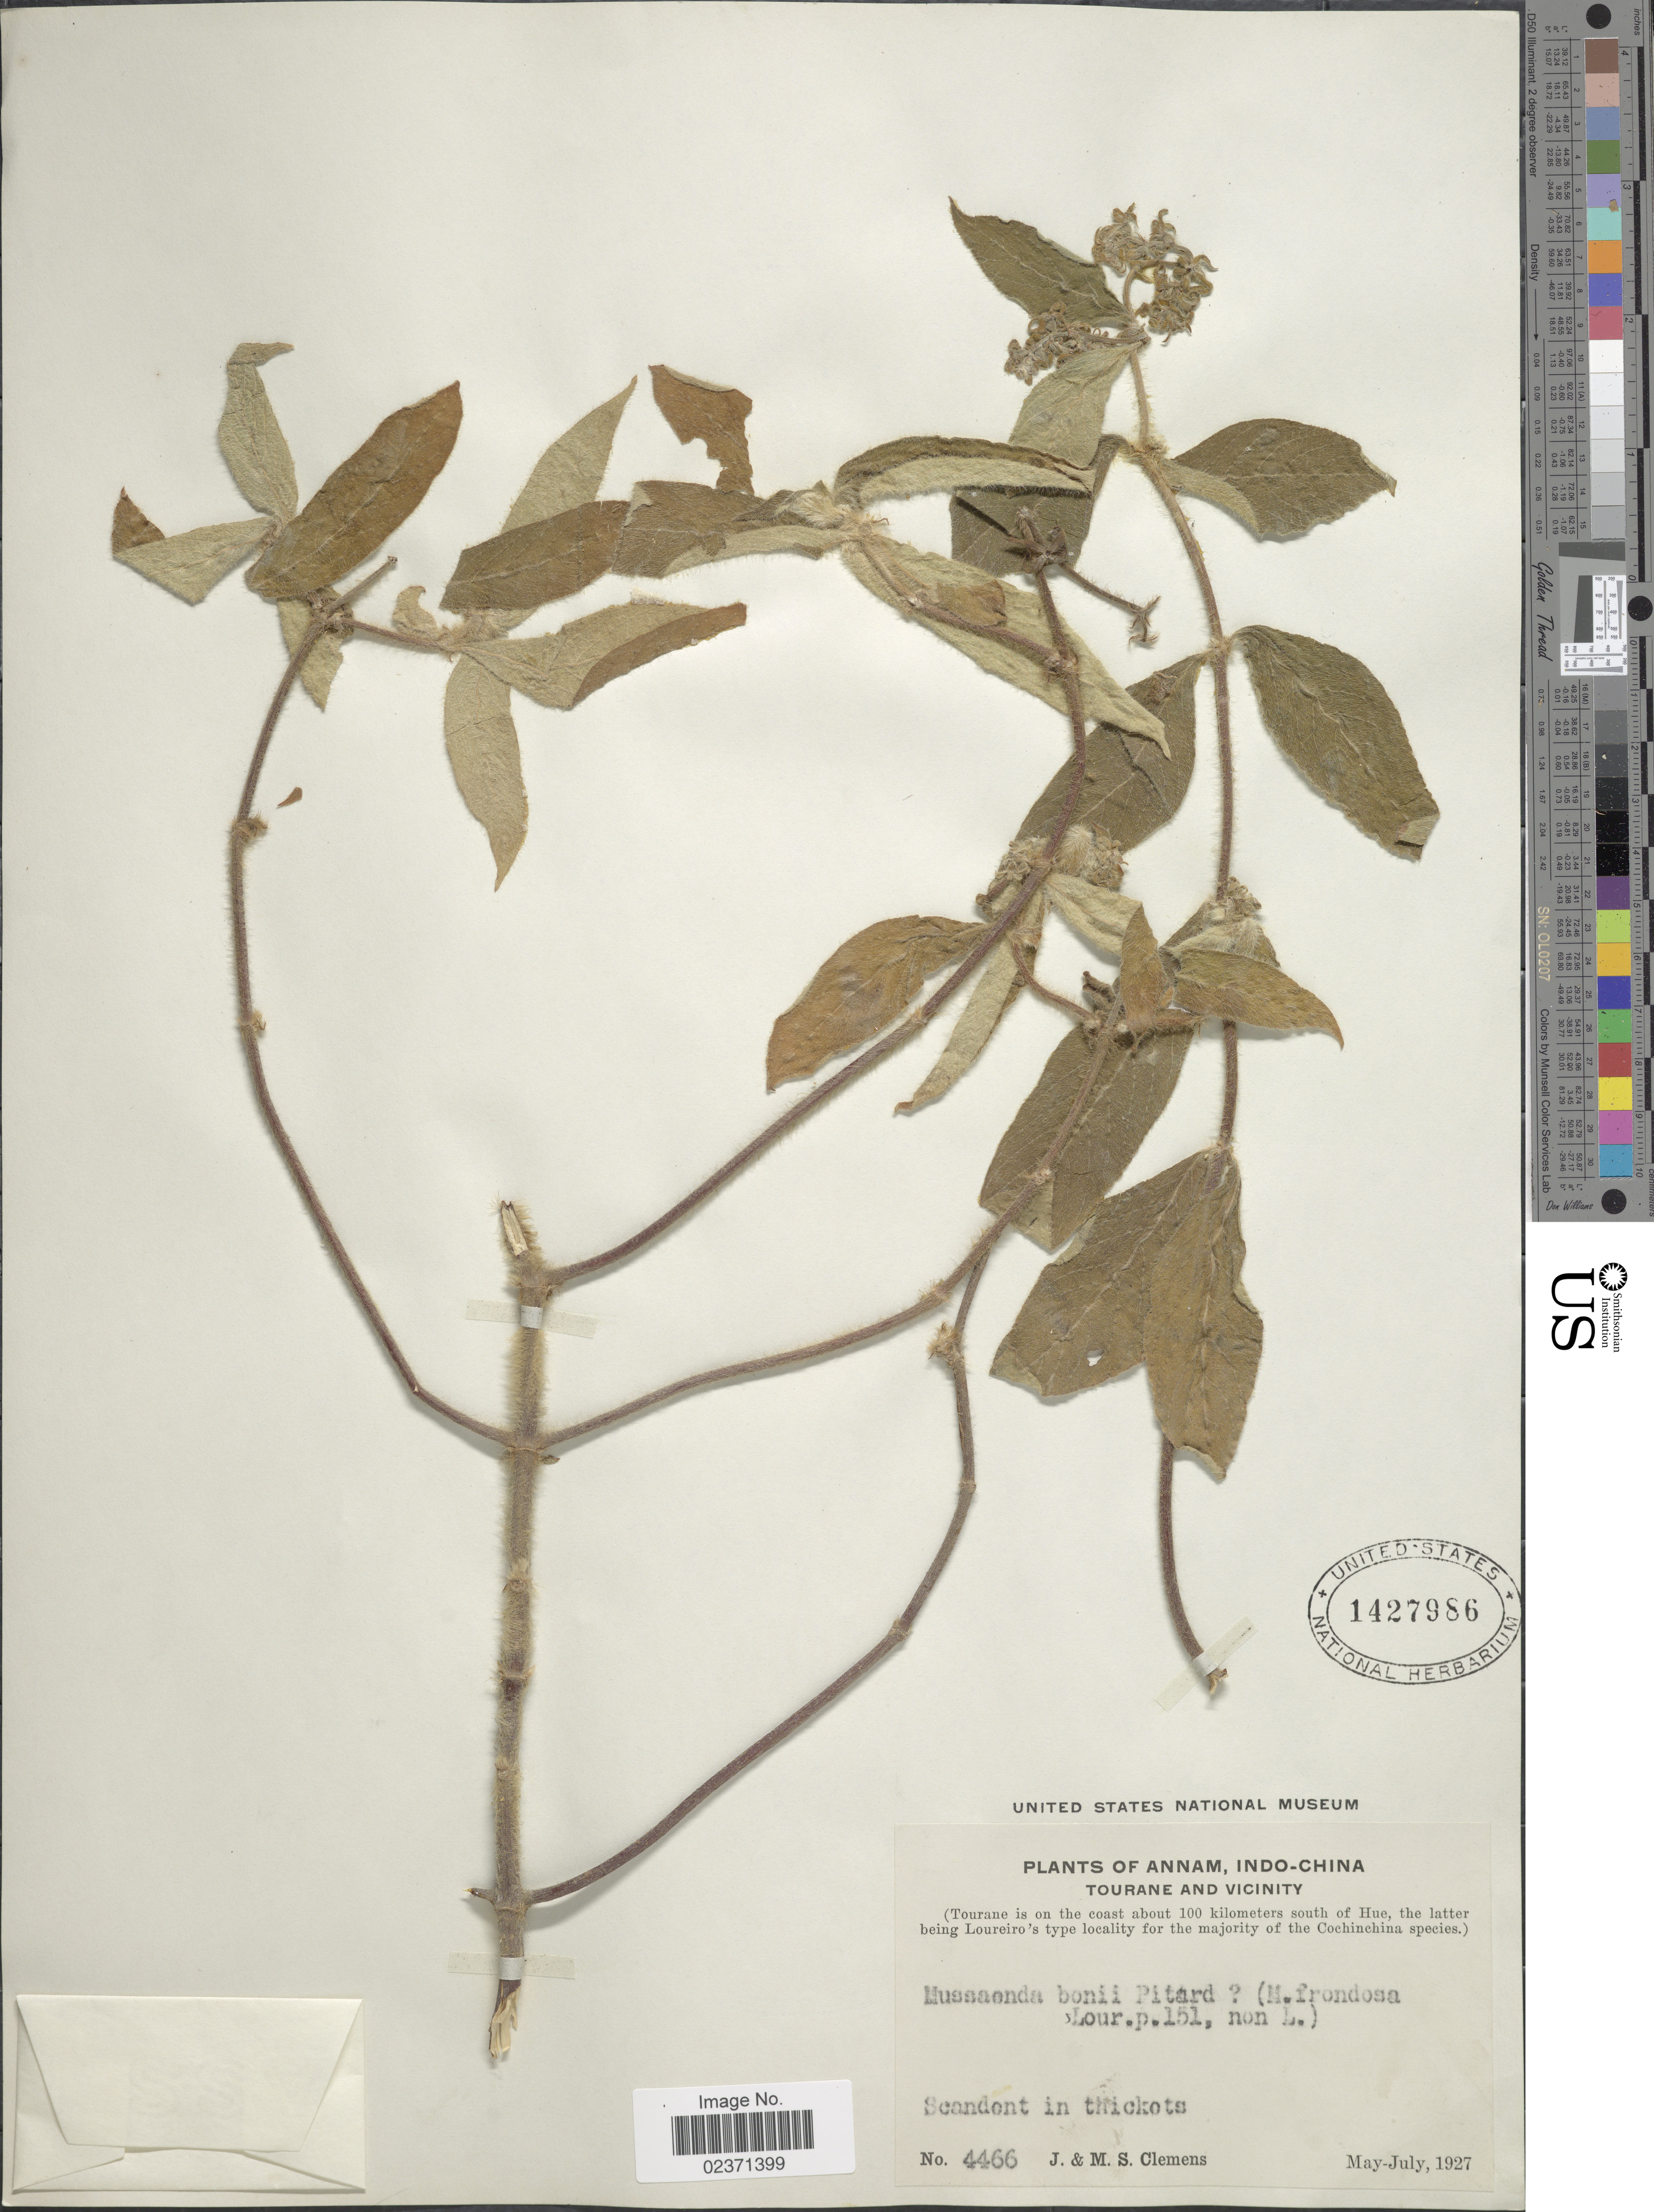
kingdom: Plantae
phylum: Tracheophyta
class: Magnoliopsida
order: Gentianales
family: Rubiaceae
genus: Mussaenda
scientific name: Mussaenda bonii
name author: Pit.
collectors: J. Clemens & M. S. Clemens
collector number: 4466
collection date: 1927-05/1927-07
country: Vietnam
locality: Annam. Tourane and vicinity (Tourane is on the coast about 100 kilometers south of Hue)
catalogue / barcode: US 1427986